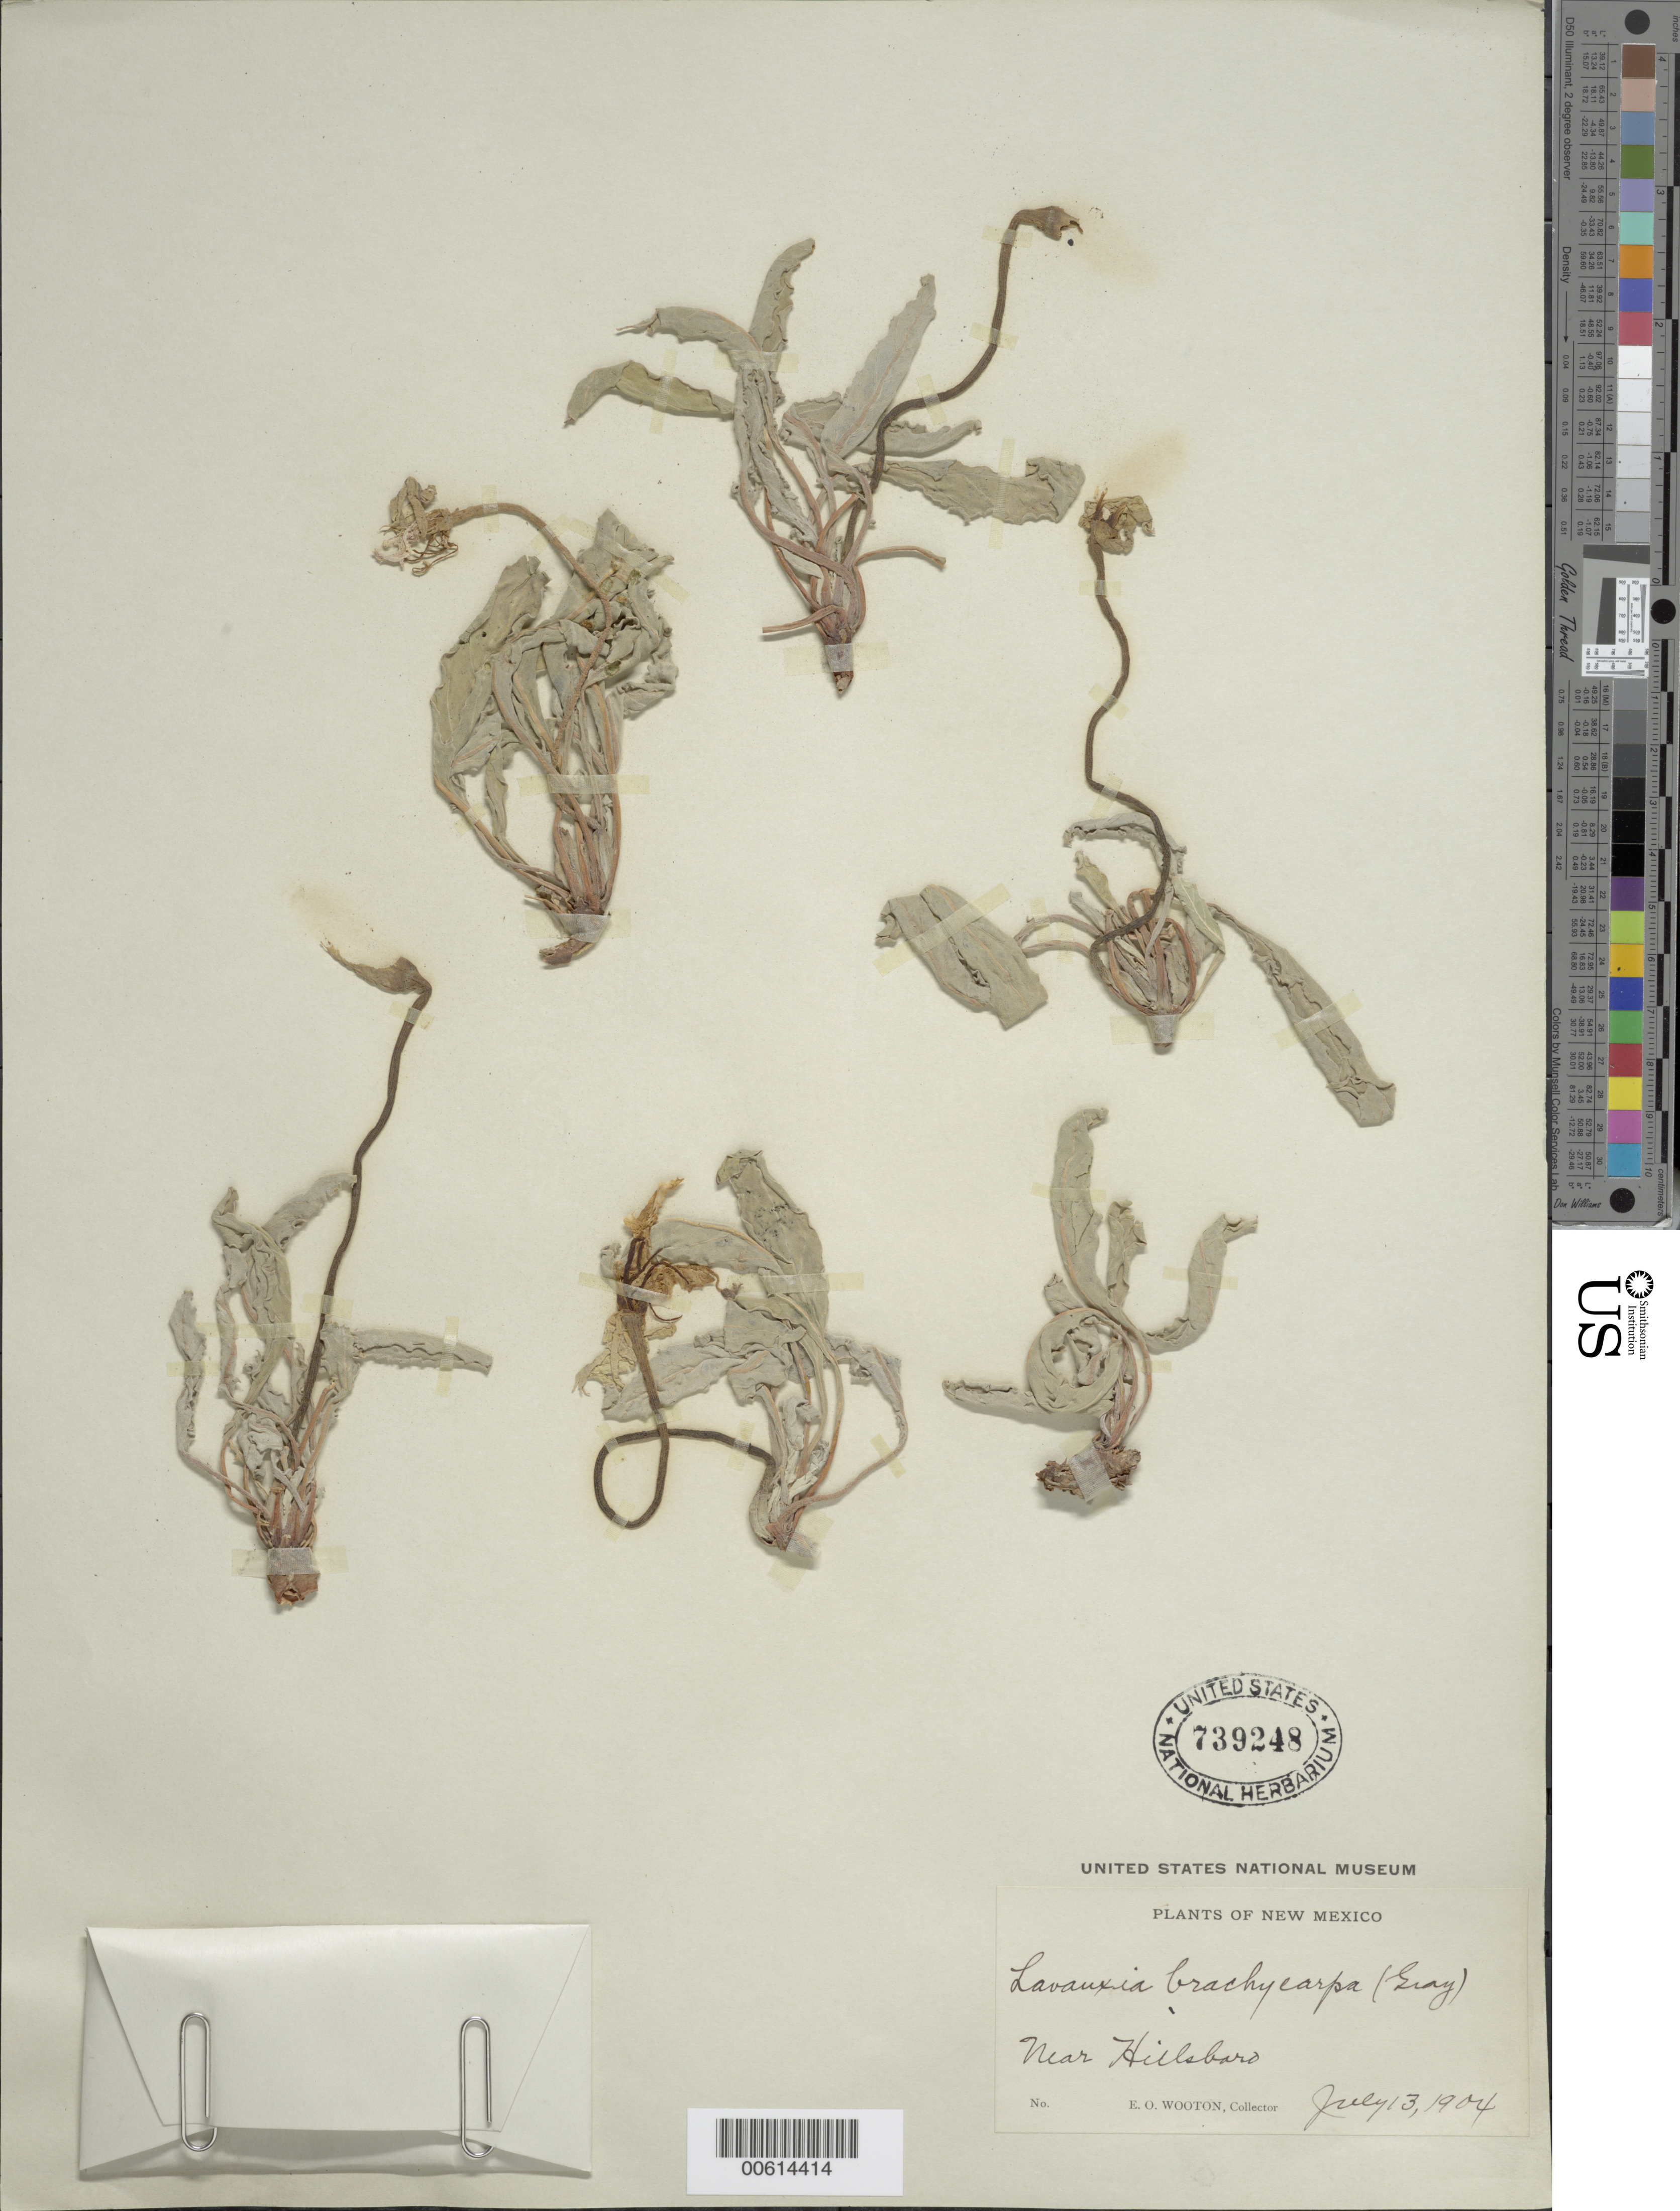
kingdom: Plantae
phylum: Tracheophyta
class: Magnoliopsida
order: Myrtales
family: Onagraceae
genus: Oenothera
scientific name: Oenothera brachycarpa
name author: A. Gray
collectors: E. O. Wooton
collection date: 1904-07-13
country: United States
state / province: New Mexico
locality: Near Hillsboro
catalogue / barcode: US 739248